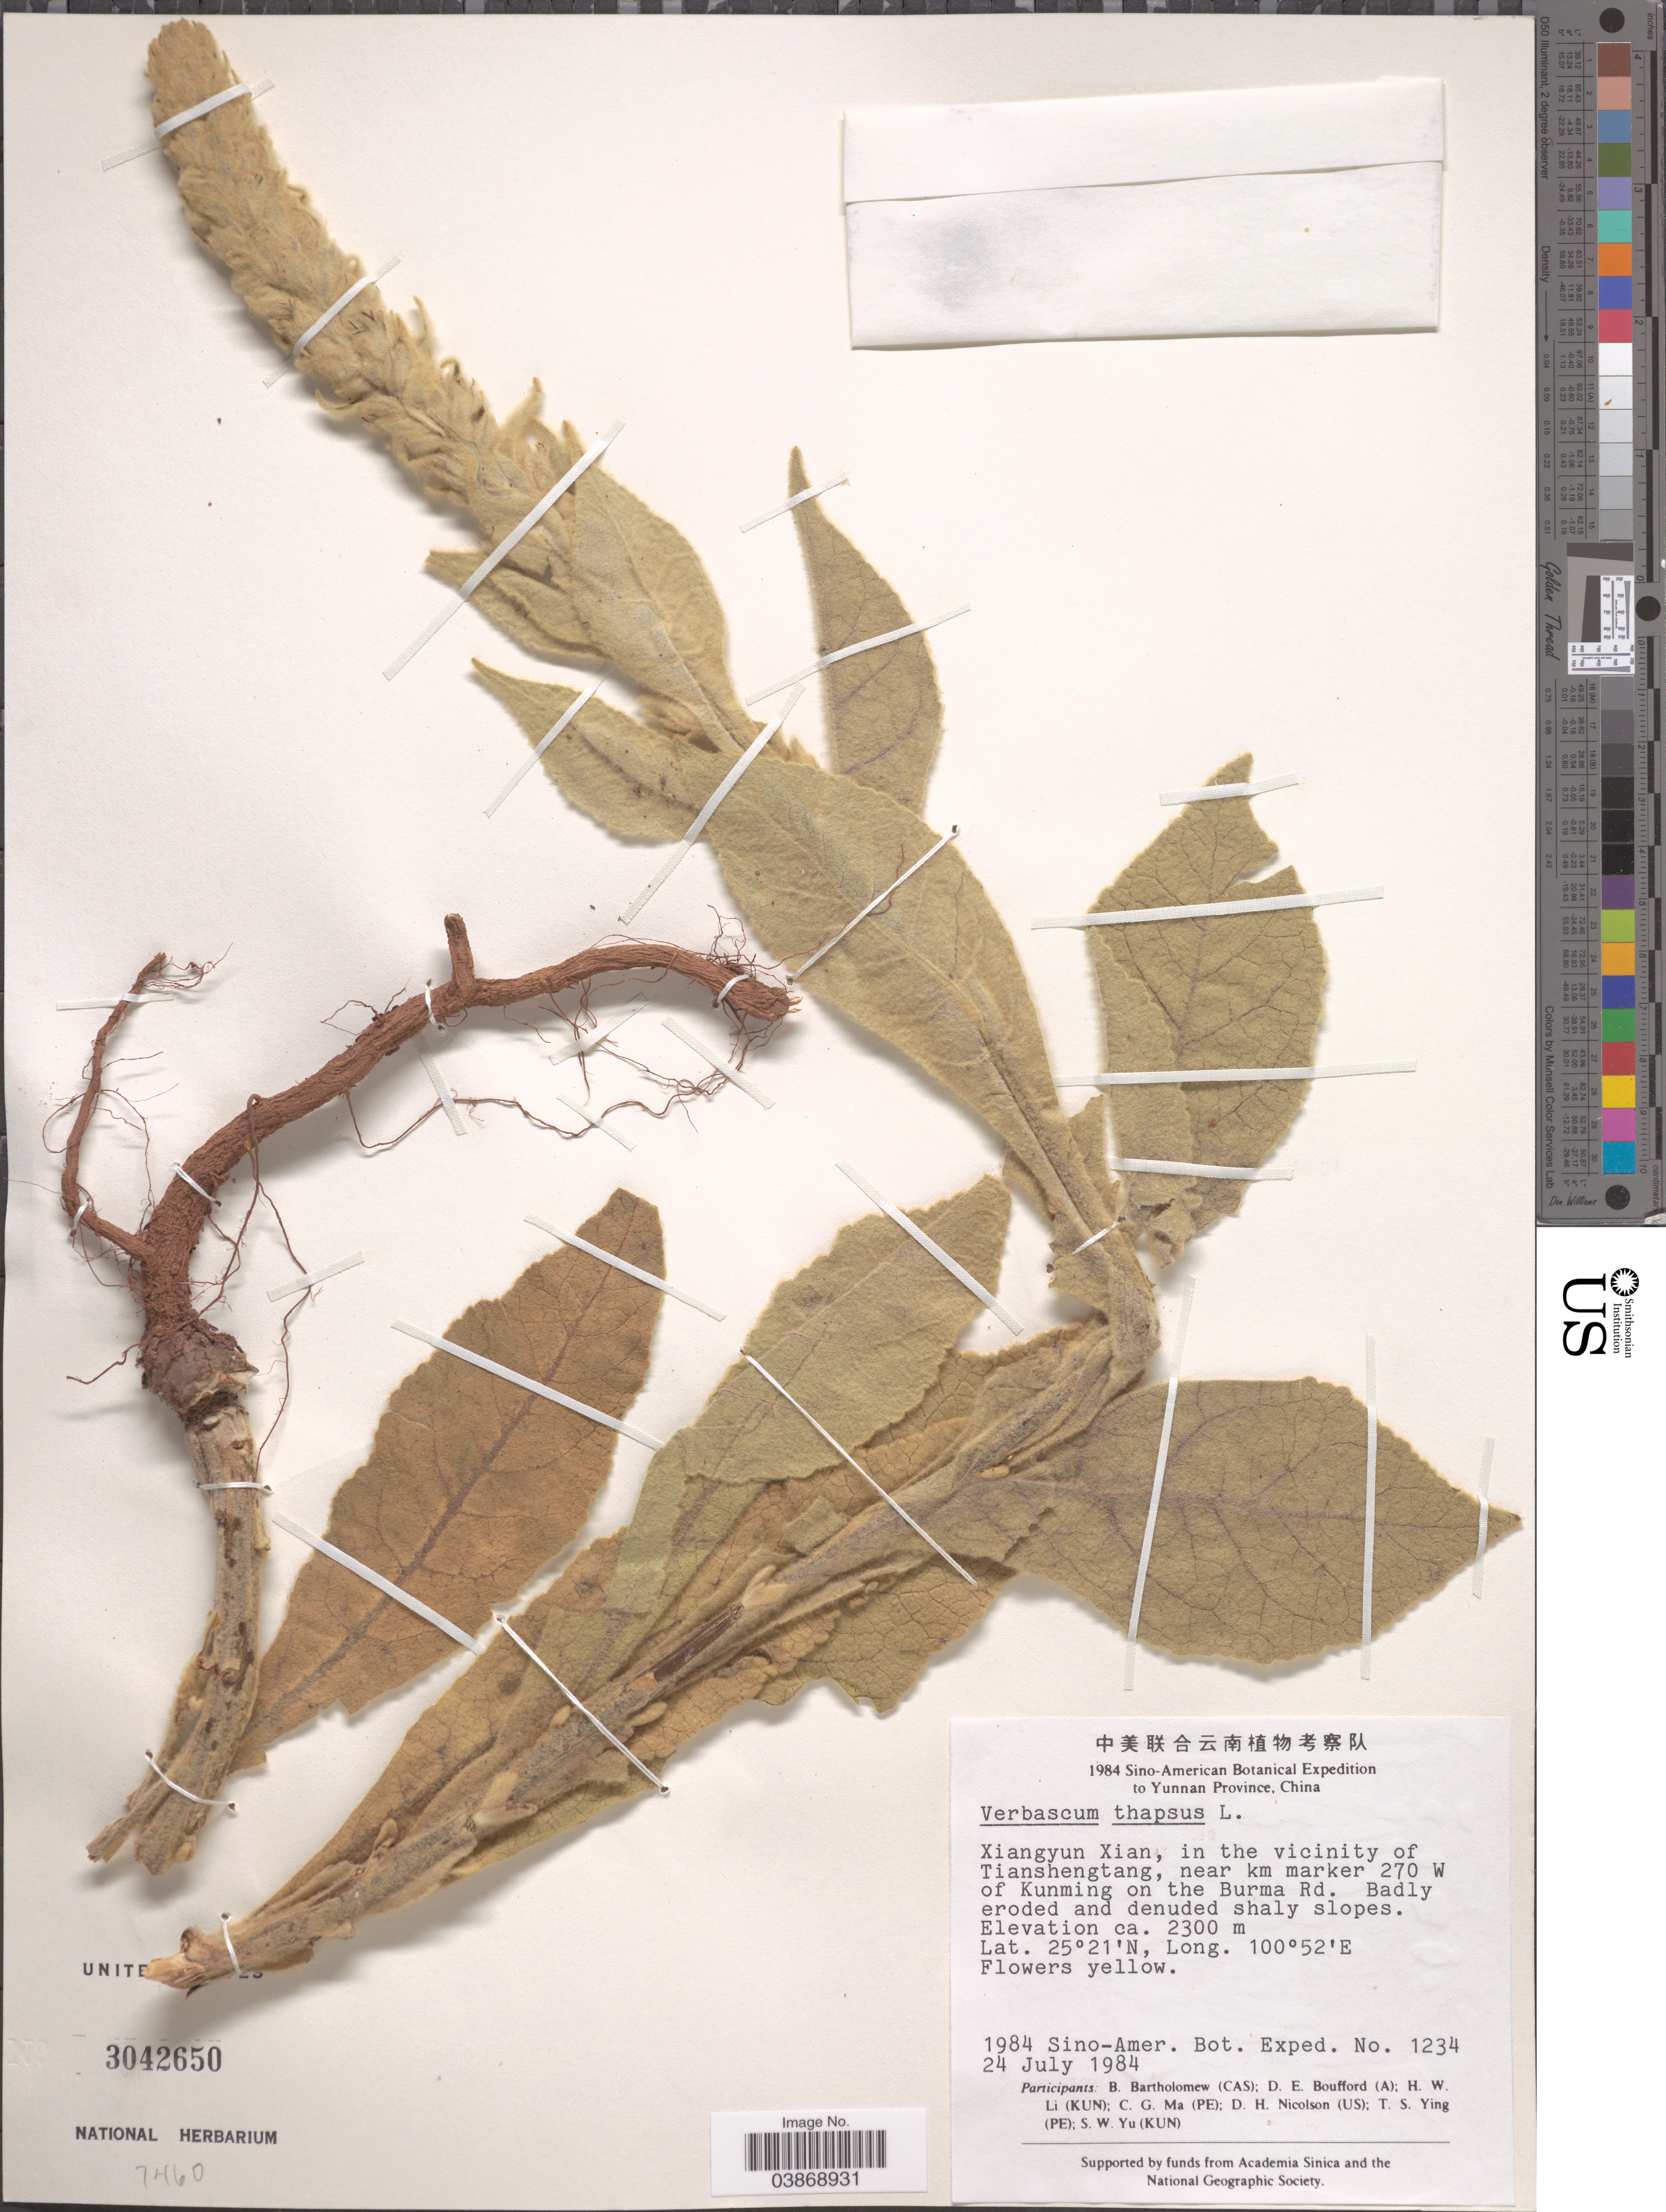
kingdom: Plantae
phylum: Tracheophyta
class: Magnoliopsida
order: Lamiales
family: Scrophulariaceae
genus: Verbascum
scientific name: Verbascum thapsus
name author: L.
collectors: Sino-Amer. Bot. Exped. 1984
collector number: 1234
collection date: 1984-07-24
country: China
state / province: Yunnan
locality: Xiangyun Xian, in the vicinity of Tianshengtang, near km marker 270 W of Kunming on the Burma Rd.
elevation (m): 2300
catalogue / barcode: US 3042650